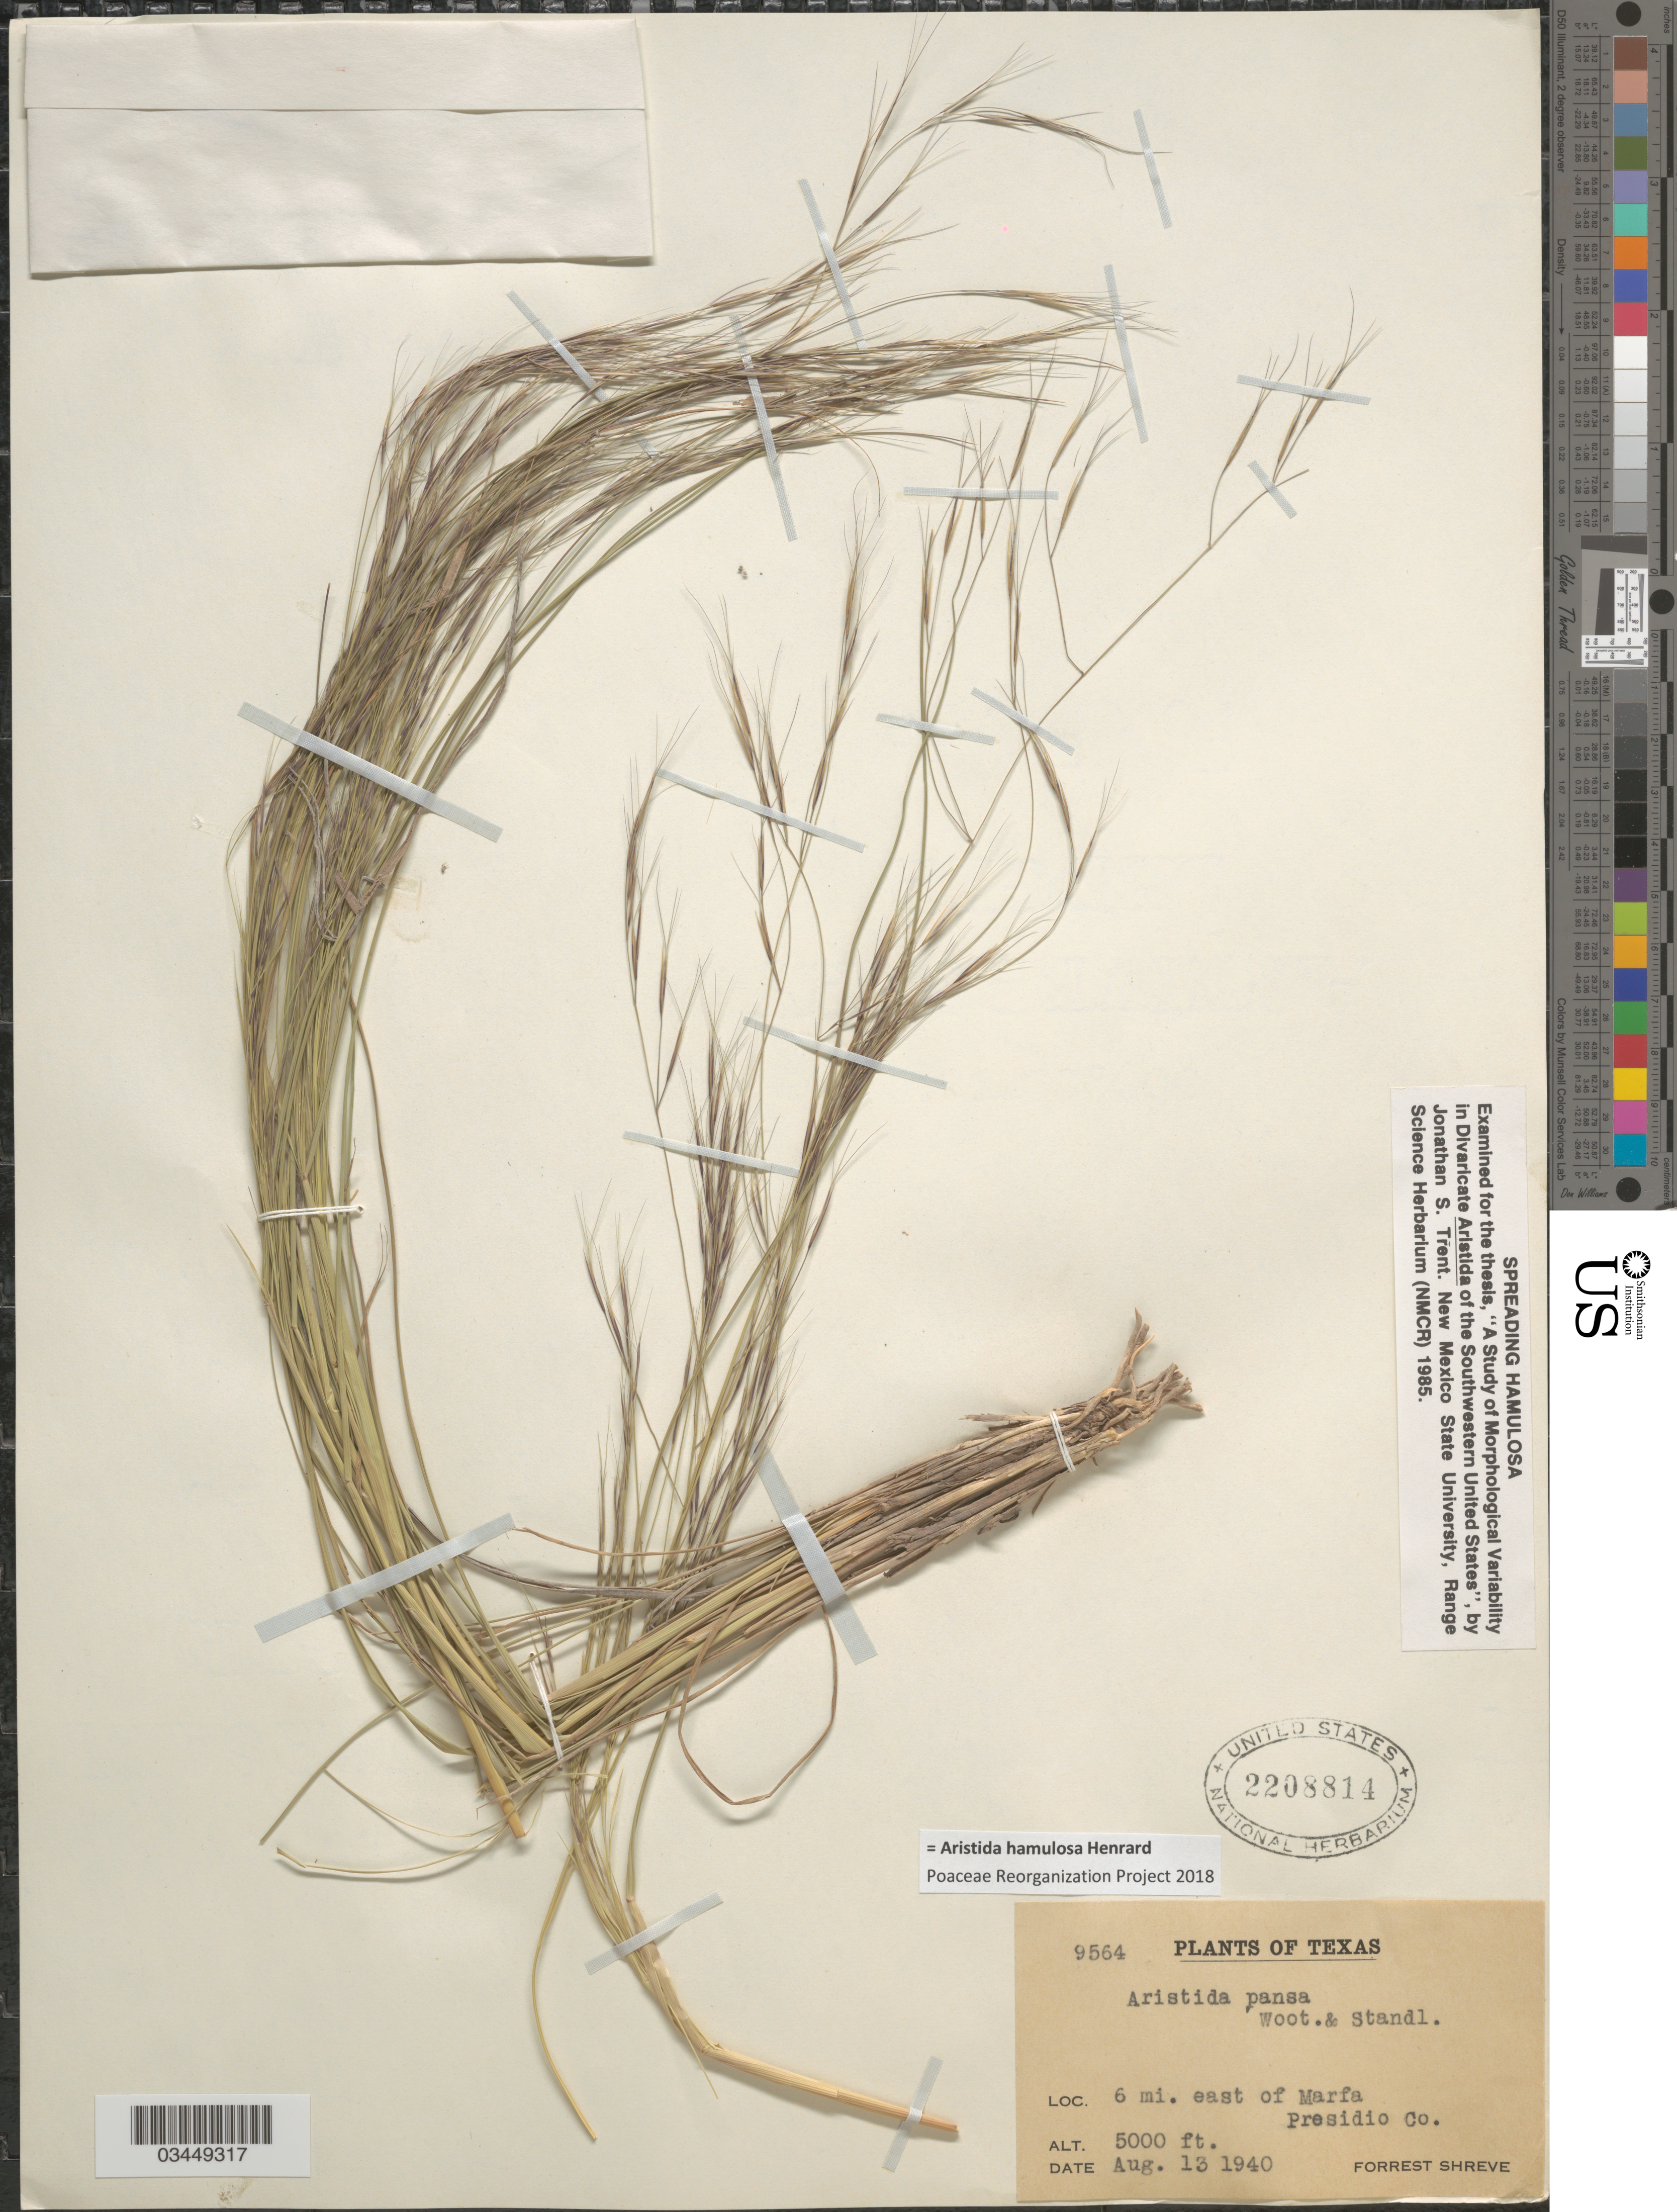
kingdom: Plantae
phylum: Tracheophyta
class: Liliopsida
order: Poales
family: Poaceae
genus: Aristida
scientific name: Aristida hamulosa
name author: Henr.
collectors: F. Shreve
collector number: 9564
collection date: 1940-08-13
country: United States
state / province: Texas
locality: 6 mi. east of Marfa. Presidio Co.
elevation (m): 1524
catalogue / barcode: US 2208814